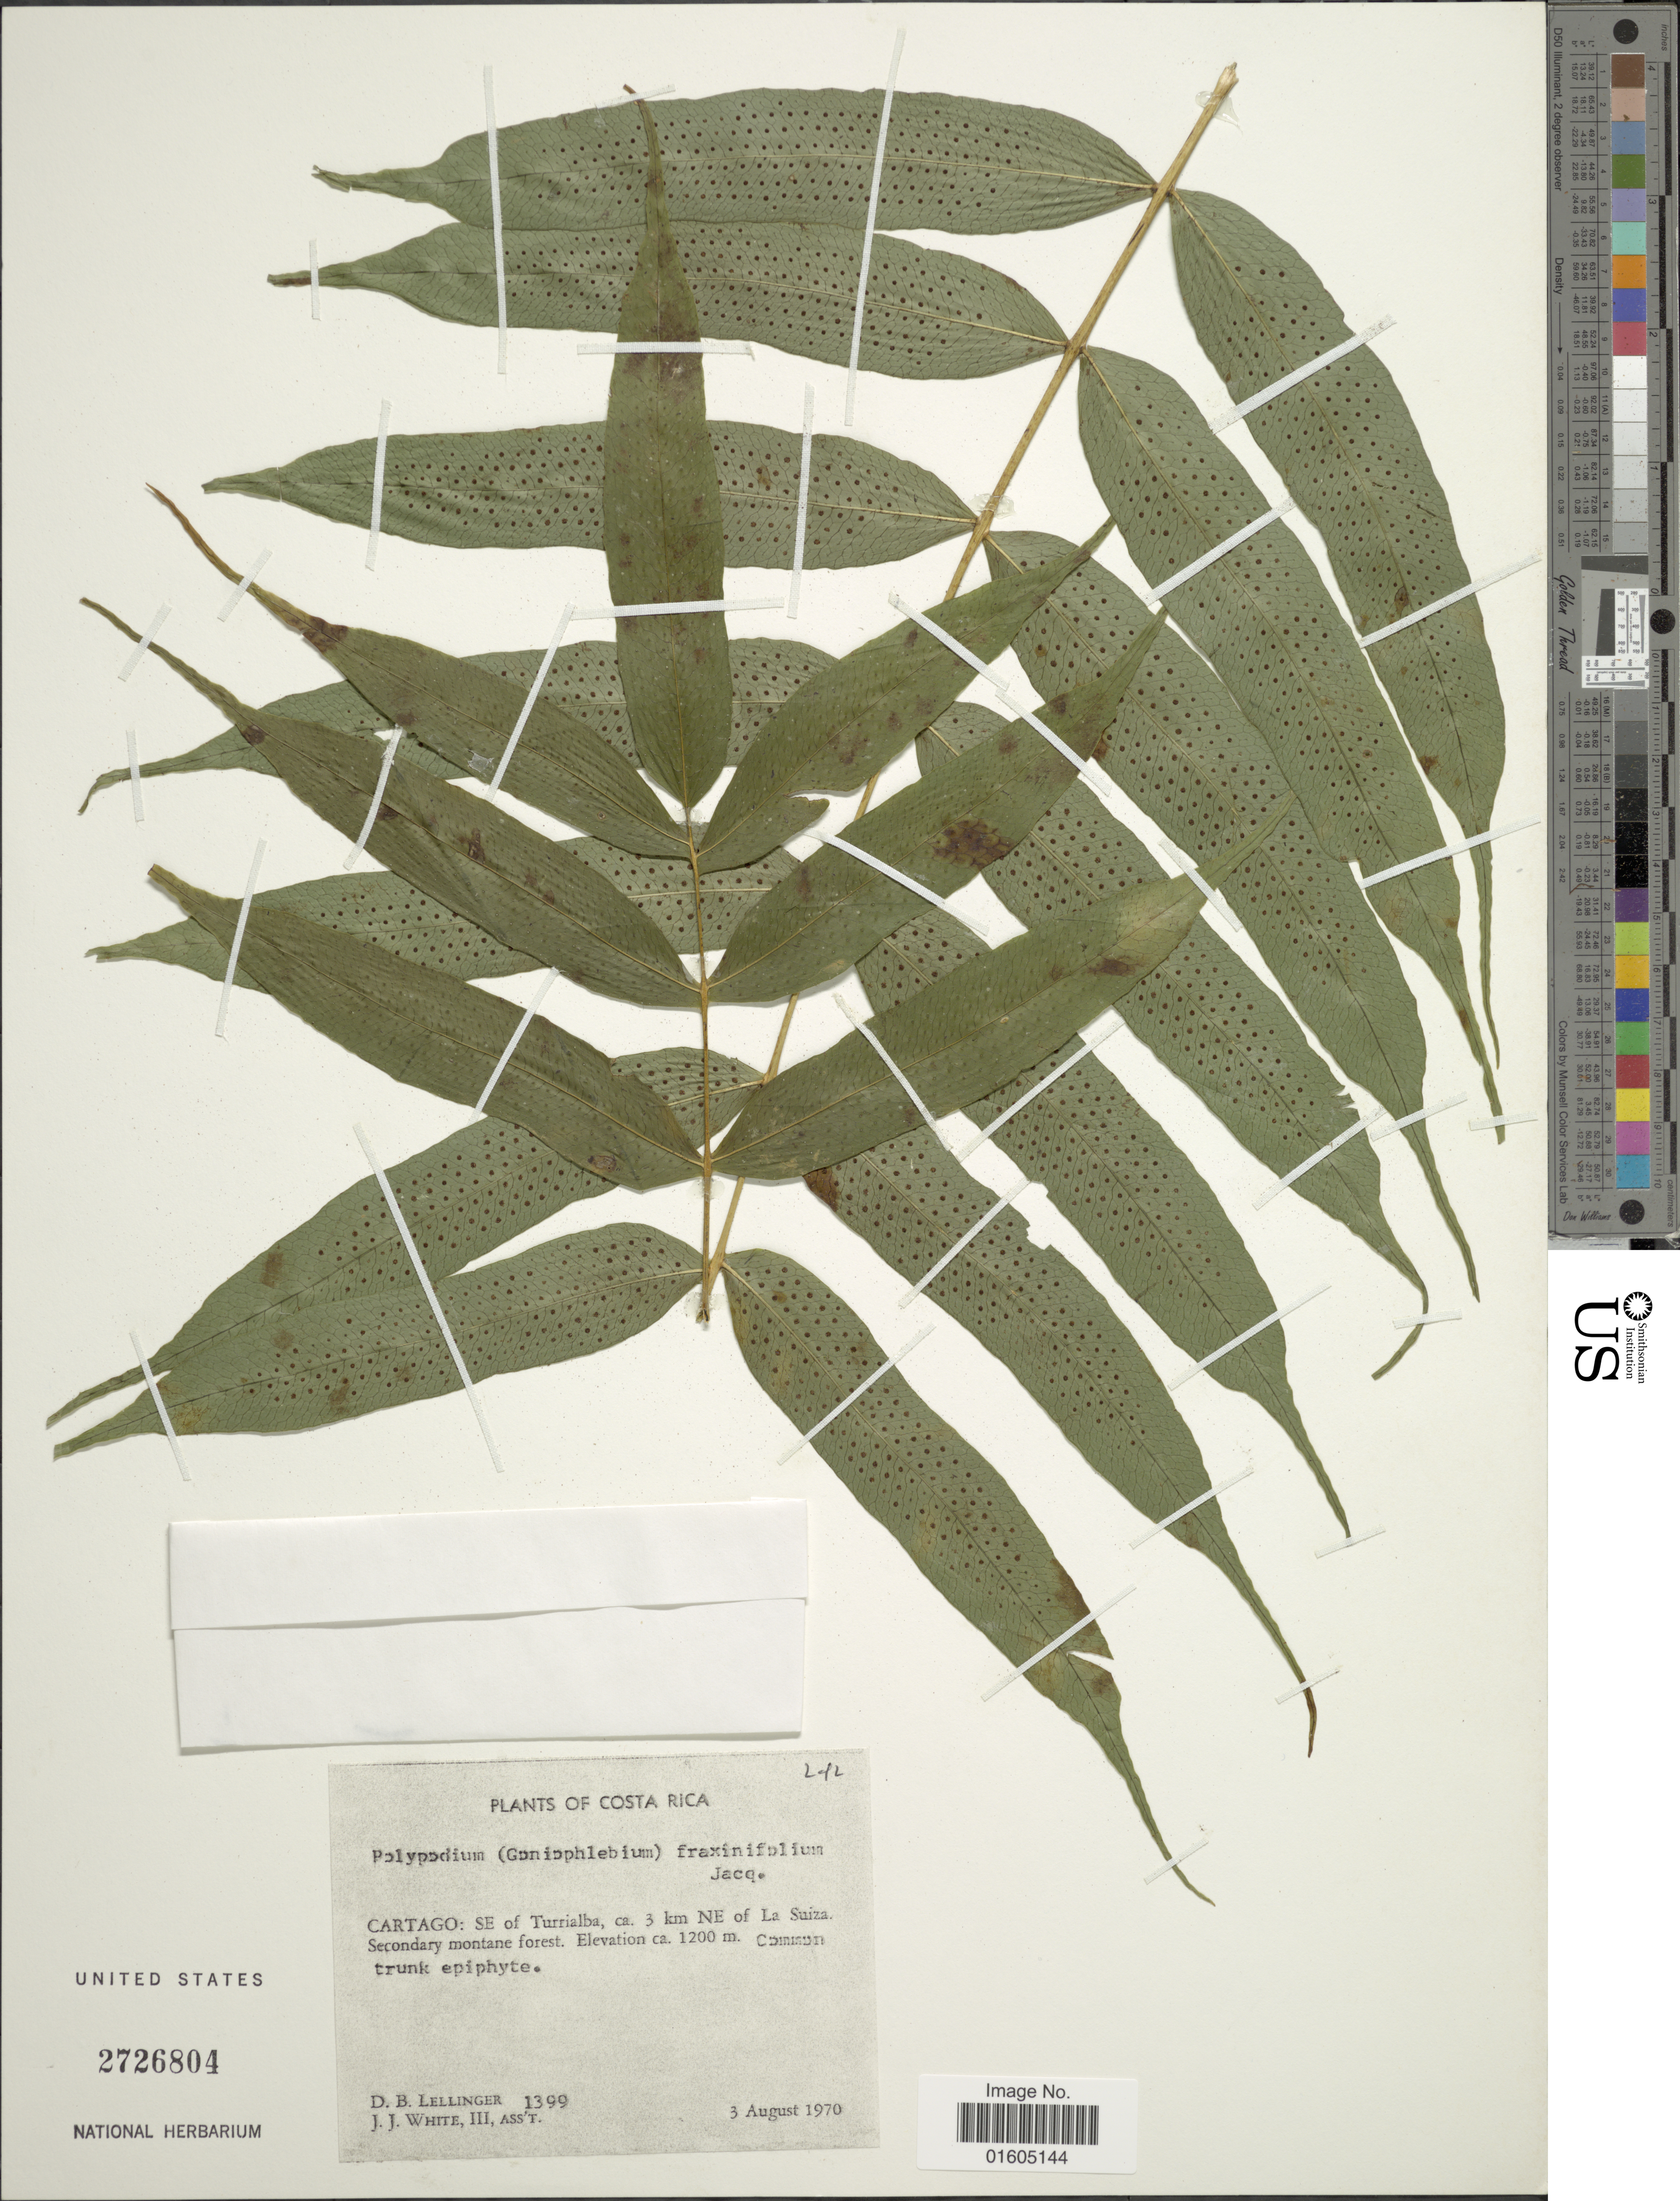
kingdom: Plantae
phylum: Tracheophyta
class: Polypodiopsida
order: Polypodiales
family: Polypodiaceae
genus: Serpocaulon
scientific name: Serpocaulon fraxinifolium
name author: (Jacq.) A.R. Sm.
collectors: D. B. Lellinger & J. J. White III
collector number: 1399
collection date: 1970-08-03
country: Costa Rica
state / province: Cartago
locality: Costa Rica. Cartago: SE of Turrialba, ca. 3 km NE of La Suiza. Secondary montane forest.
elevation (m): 1200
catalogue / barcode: US 2726804